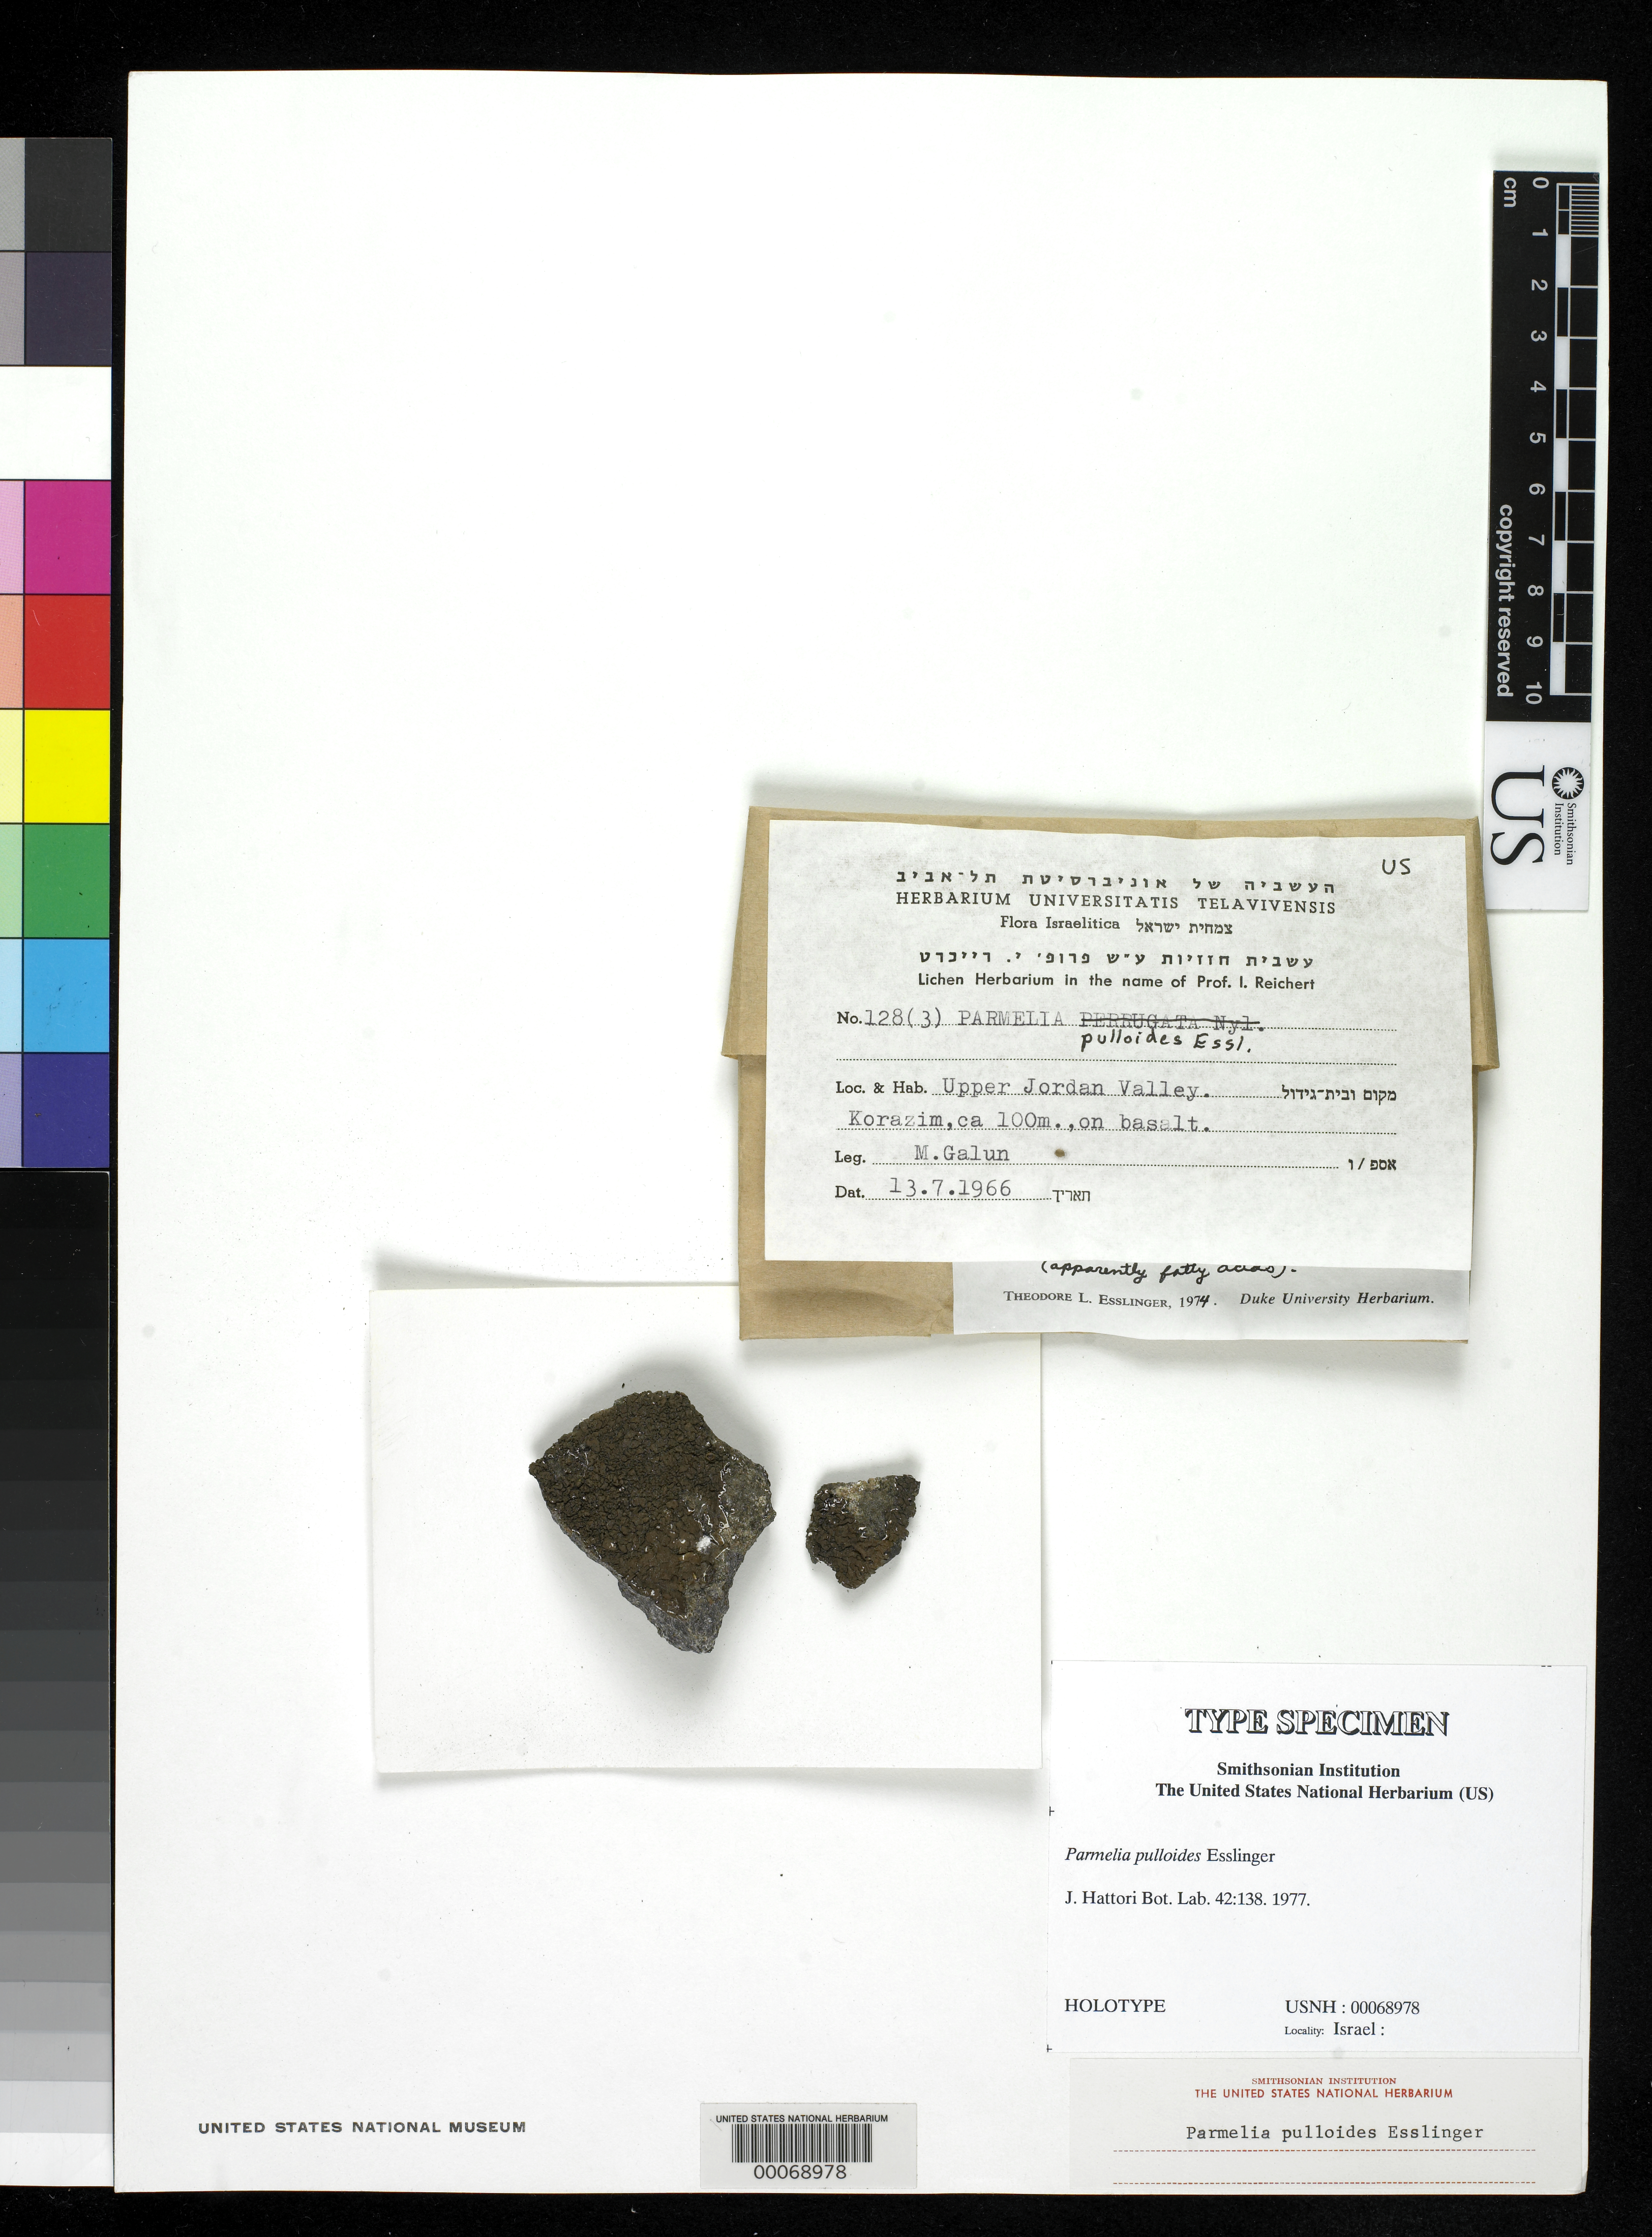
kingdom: Fungi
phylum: Ascomycota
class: Lecanoromycetes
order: Lecanorales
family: Parmeliaceae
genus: Parmelia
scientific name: Parmelia pulloides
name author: Essl.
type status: Holotype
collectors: M. Galun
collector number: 128(3)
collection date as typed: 13 Jul 1966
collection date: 1966-07-13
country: Israel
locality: Upper Jordan Valley, Korazim.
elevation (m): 100